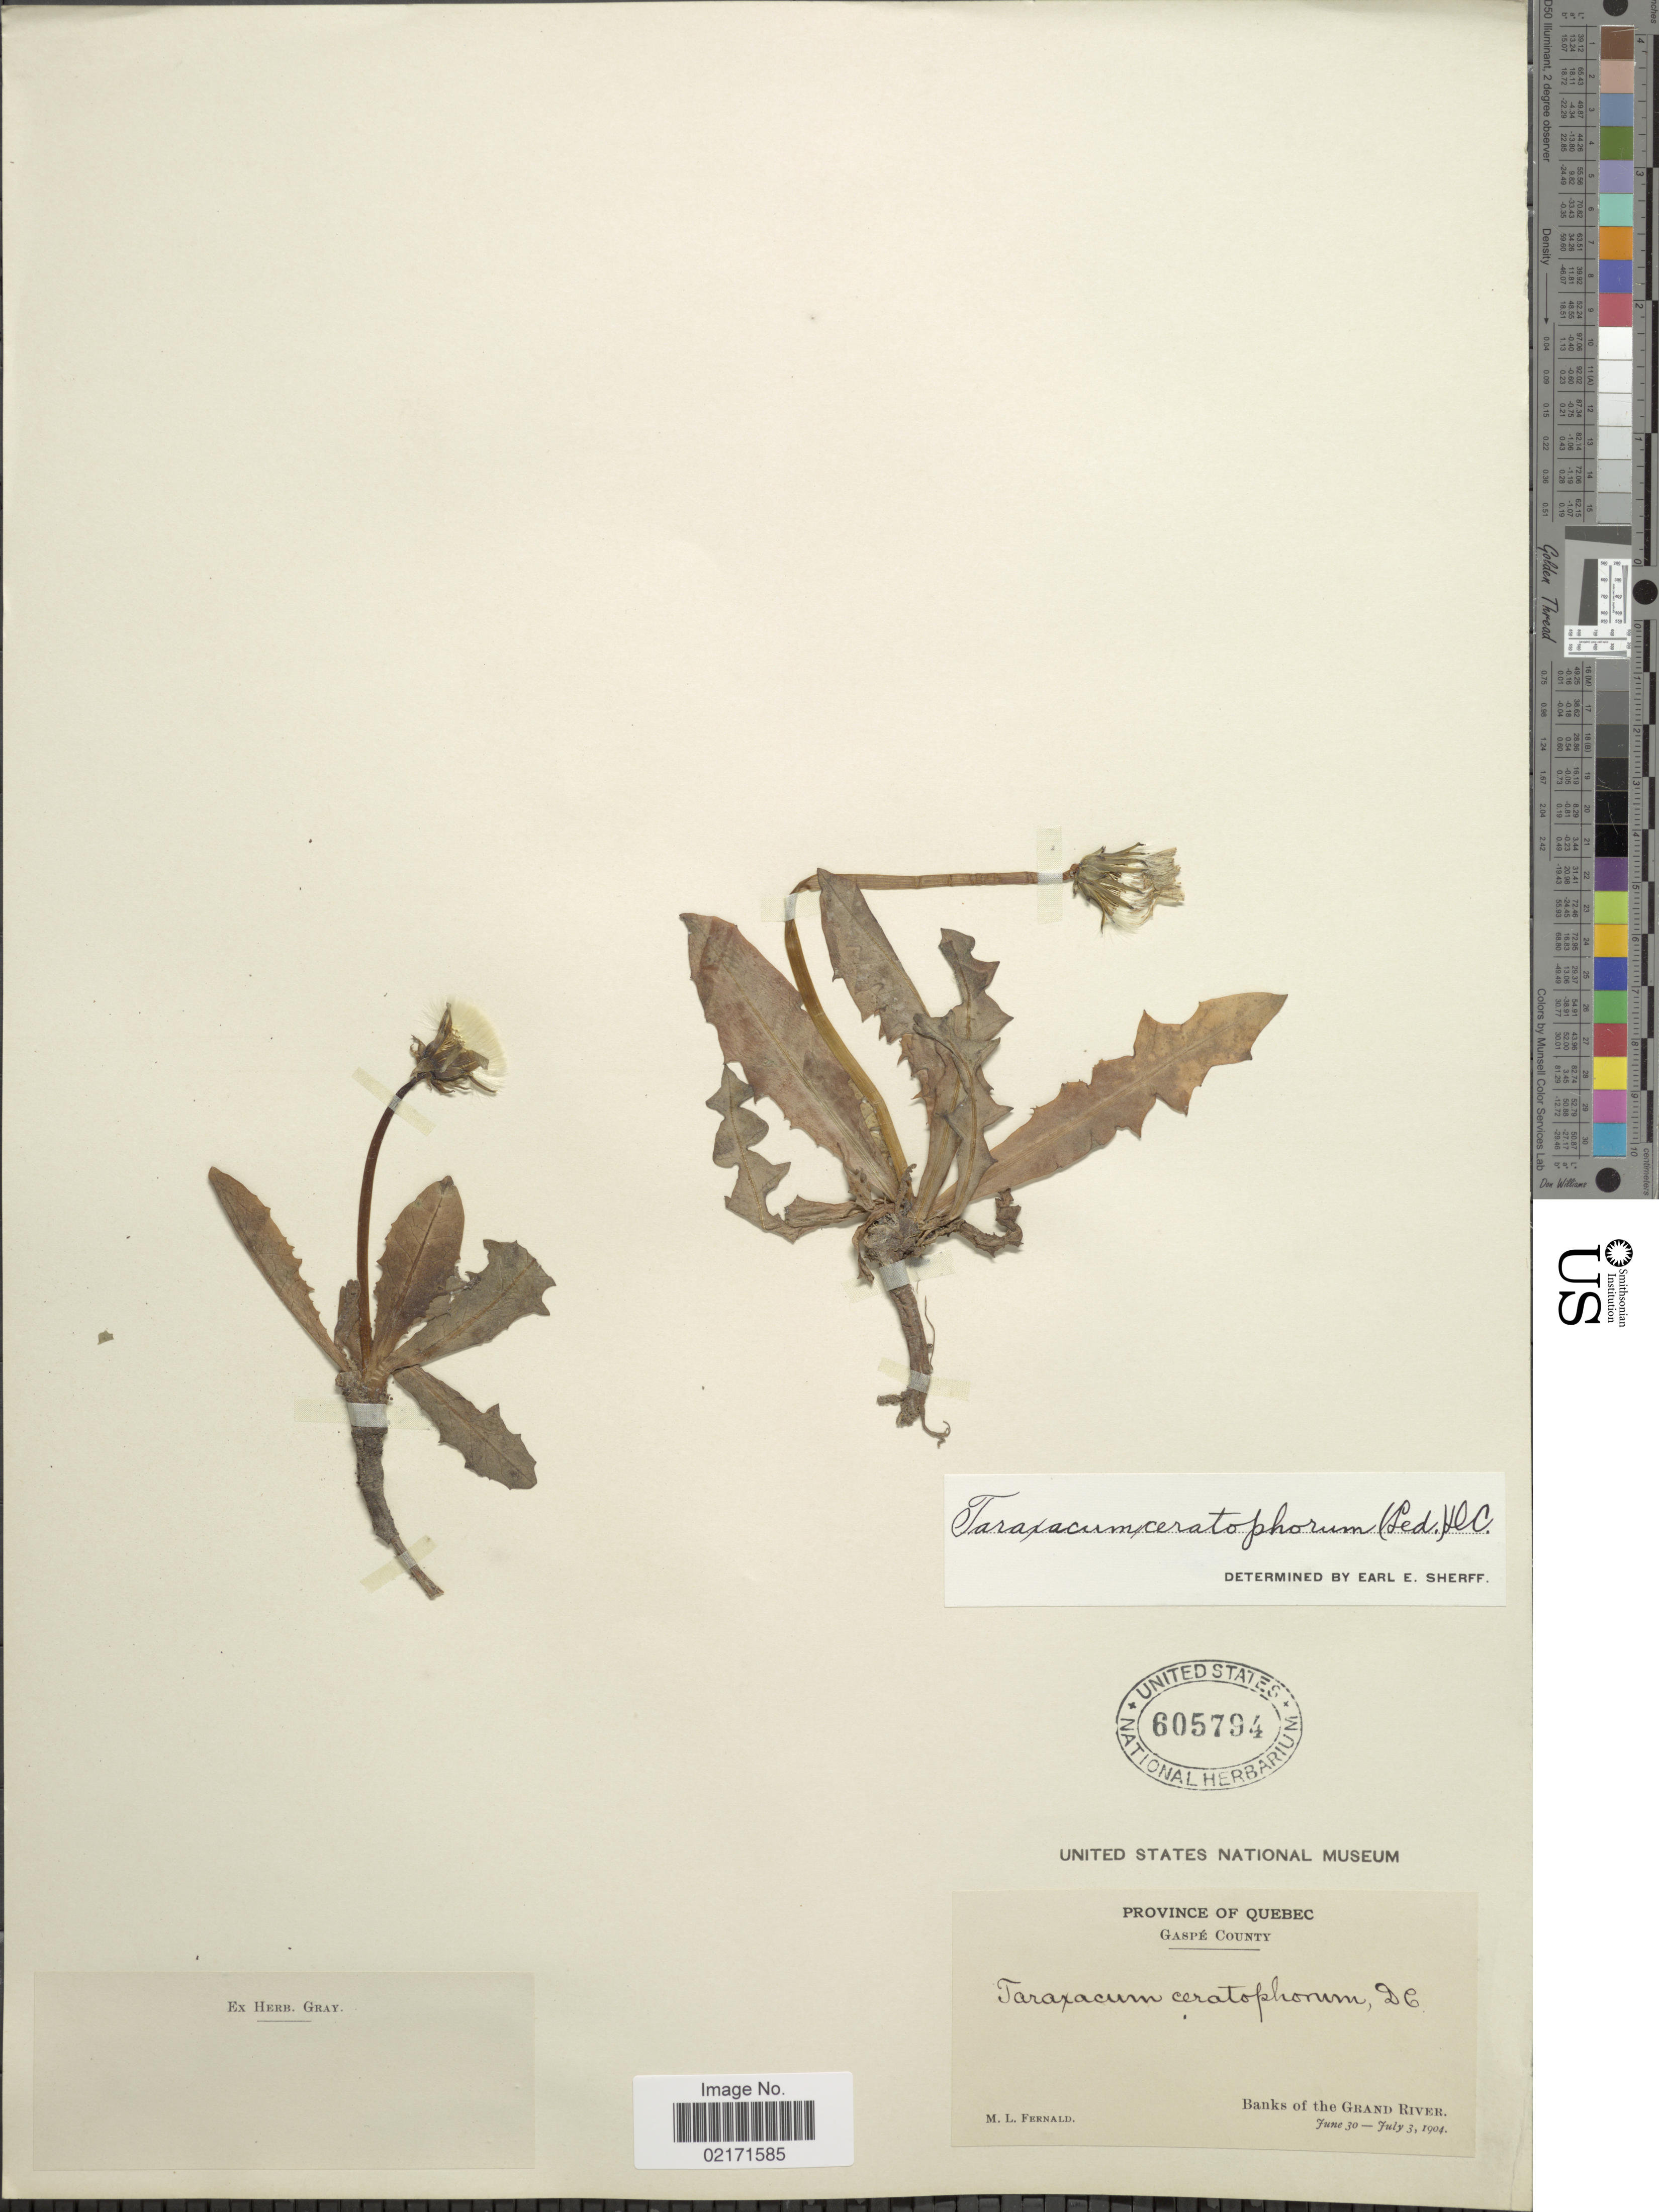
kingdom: Plantae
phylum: Tracheophyta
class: Magnoliopsida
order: Asterales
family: Asteraceae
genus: Taraxacum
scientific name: Taraxacum ceratophorum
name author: (Ledeb.) DC.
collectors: M. L. Fernald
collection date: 1904-06-30/1904-07-03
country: Canada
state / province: Quebec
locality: Gaspe County, Banks of the Grand River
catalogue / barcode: US 605794